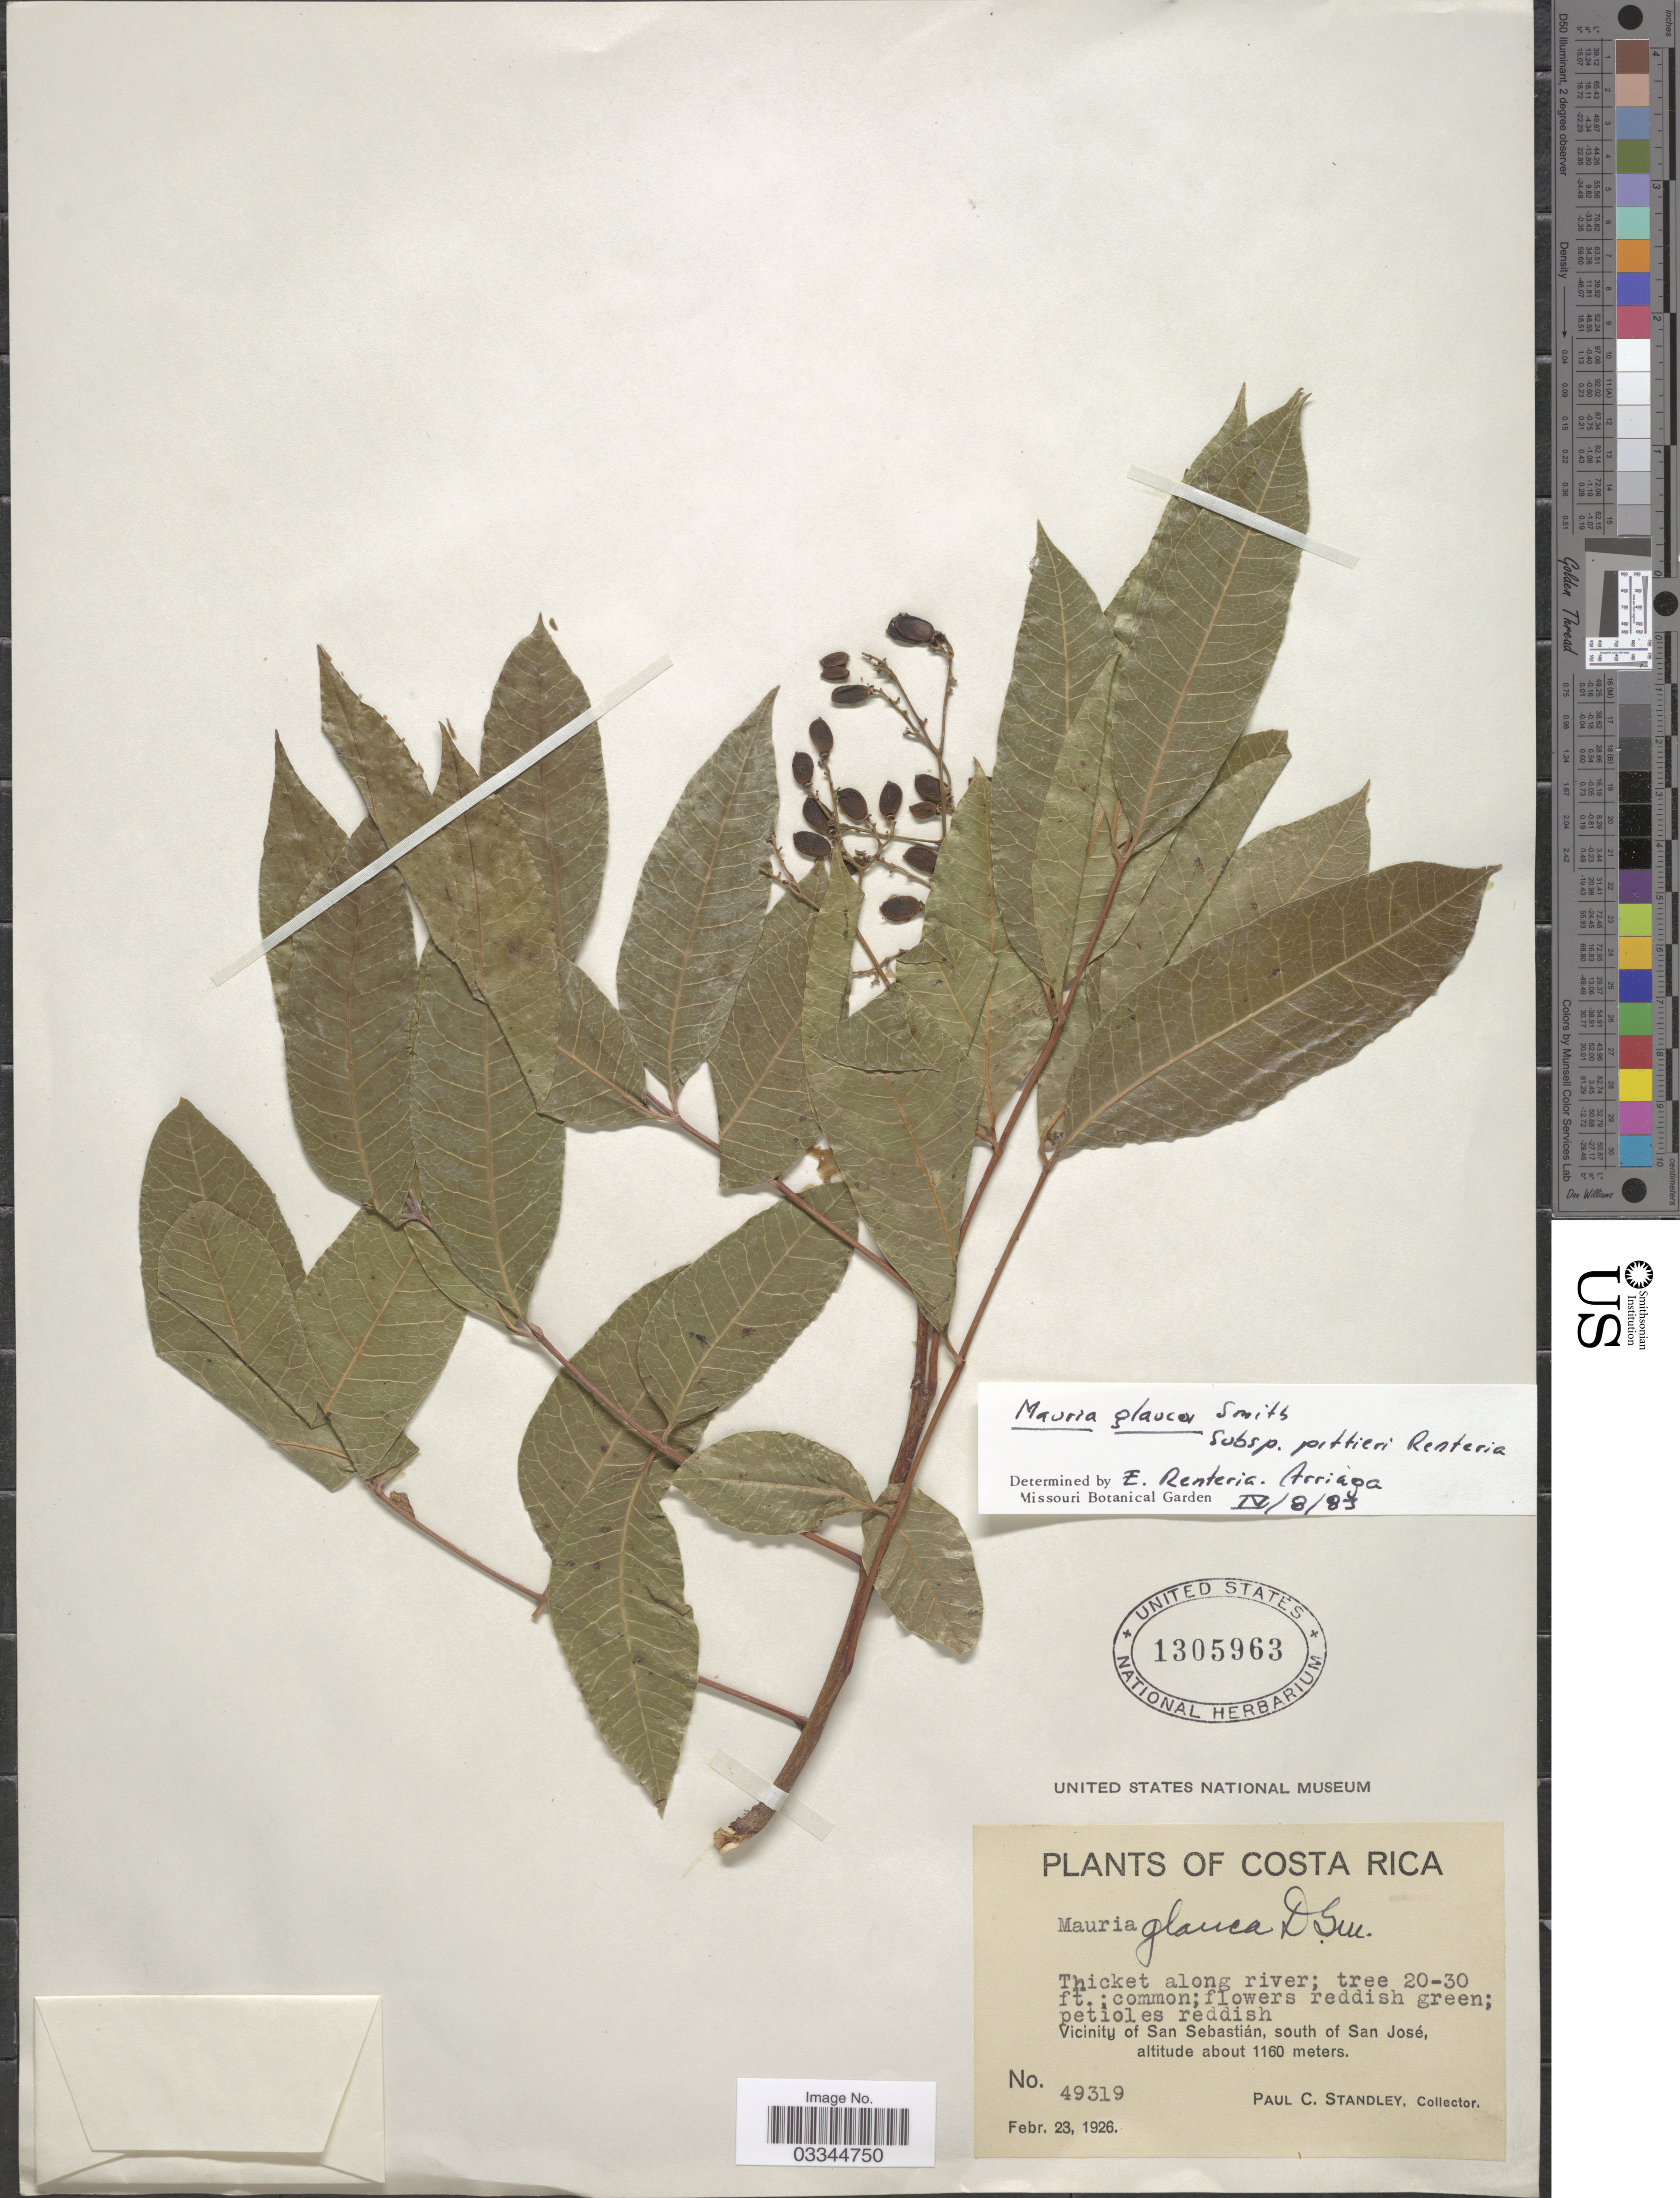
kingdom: Plantae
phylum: Tracheophyta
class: Magnoliopsida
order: Sapindales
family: Anacardiaceae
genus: Mauria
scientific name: Mauria glauca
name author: Donn. Sm.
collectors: P. C. Standley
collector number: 49319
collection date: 1926-02-23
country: Costa Rica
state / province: San José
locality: Vicinity of San Sebastián, south of San José.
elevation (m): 1160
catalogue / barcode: US 1305963